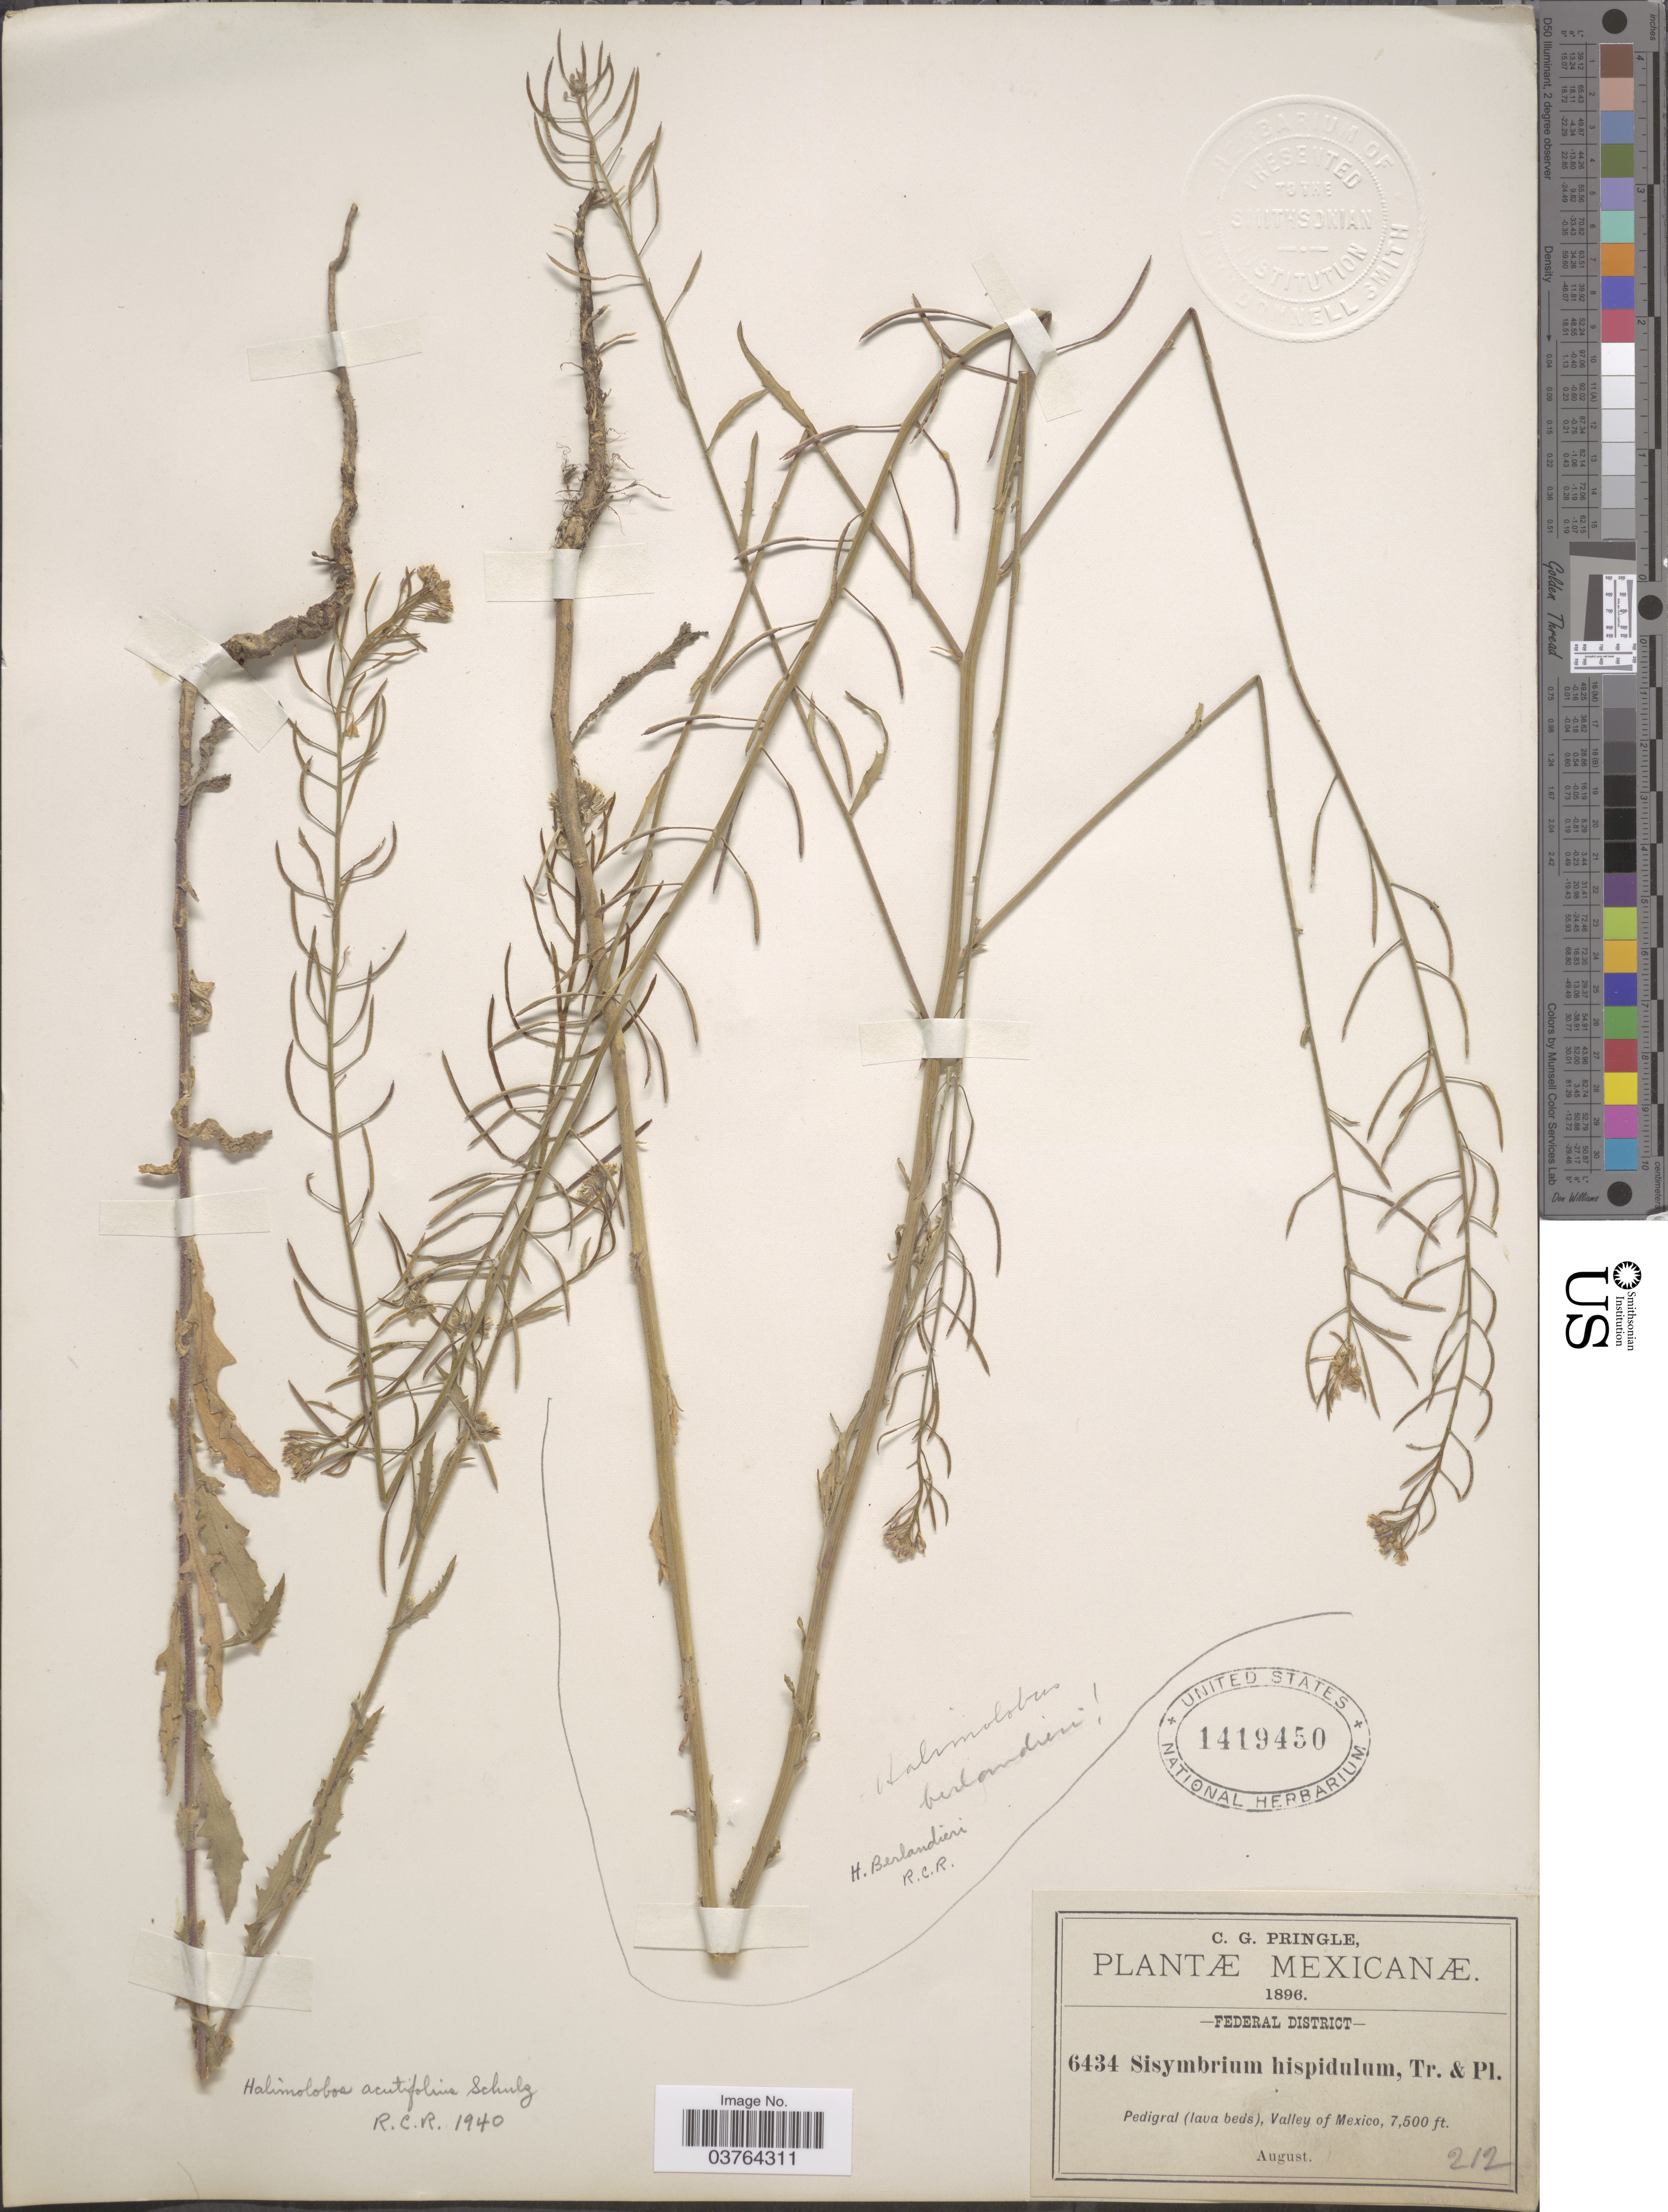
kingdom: Plantae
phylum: Tracheophyta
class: Magnoliopsida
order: Brassicales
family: Brassicaceae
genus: Halimolobos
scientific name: Halimolobos hispidulus var. acutifolius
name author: Rollins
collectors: C. G. Pringle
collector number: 6434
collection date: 1896-08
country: Mexico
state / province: Distrito Federal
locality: Mexicanæ. Federal District. Pedigral (lava beds), Valley of Mexico.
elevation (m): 2286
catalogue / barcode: US 1419450